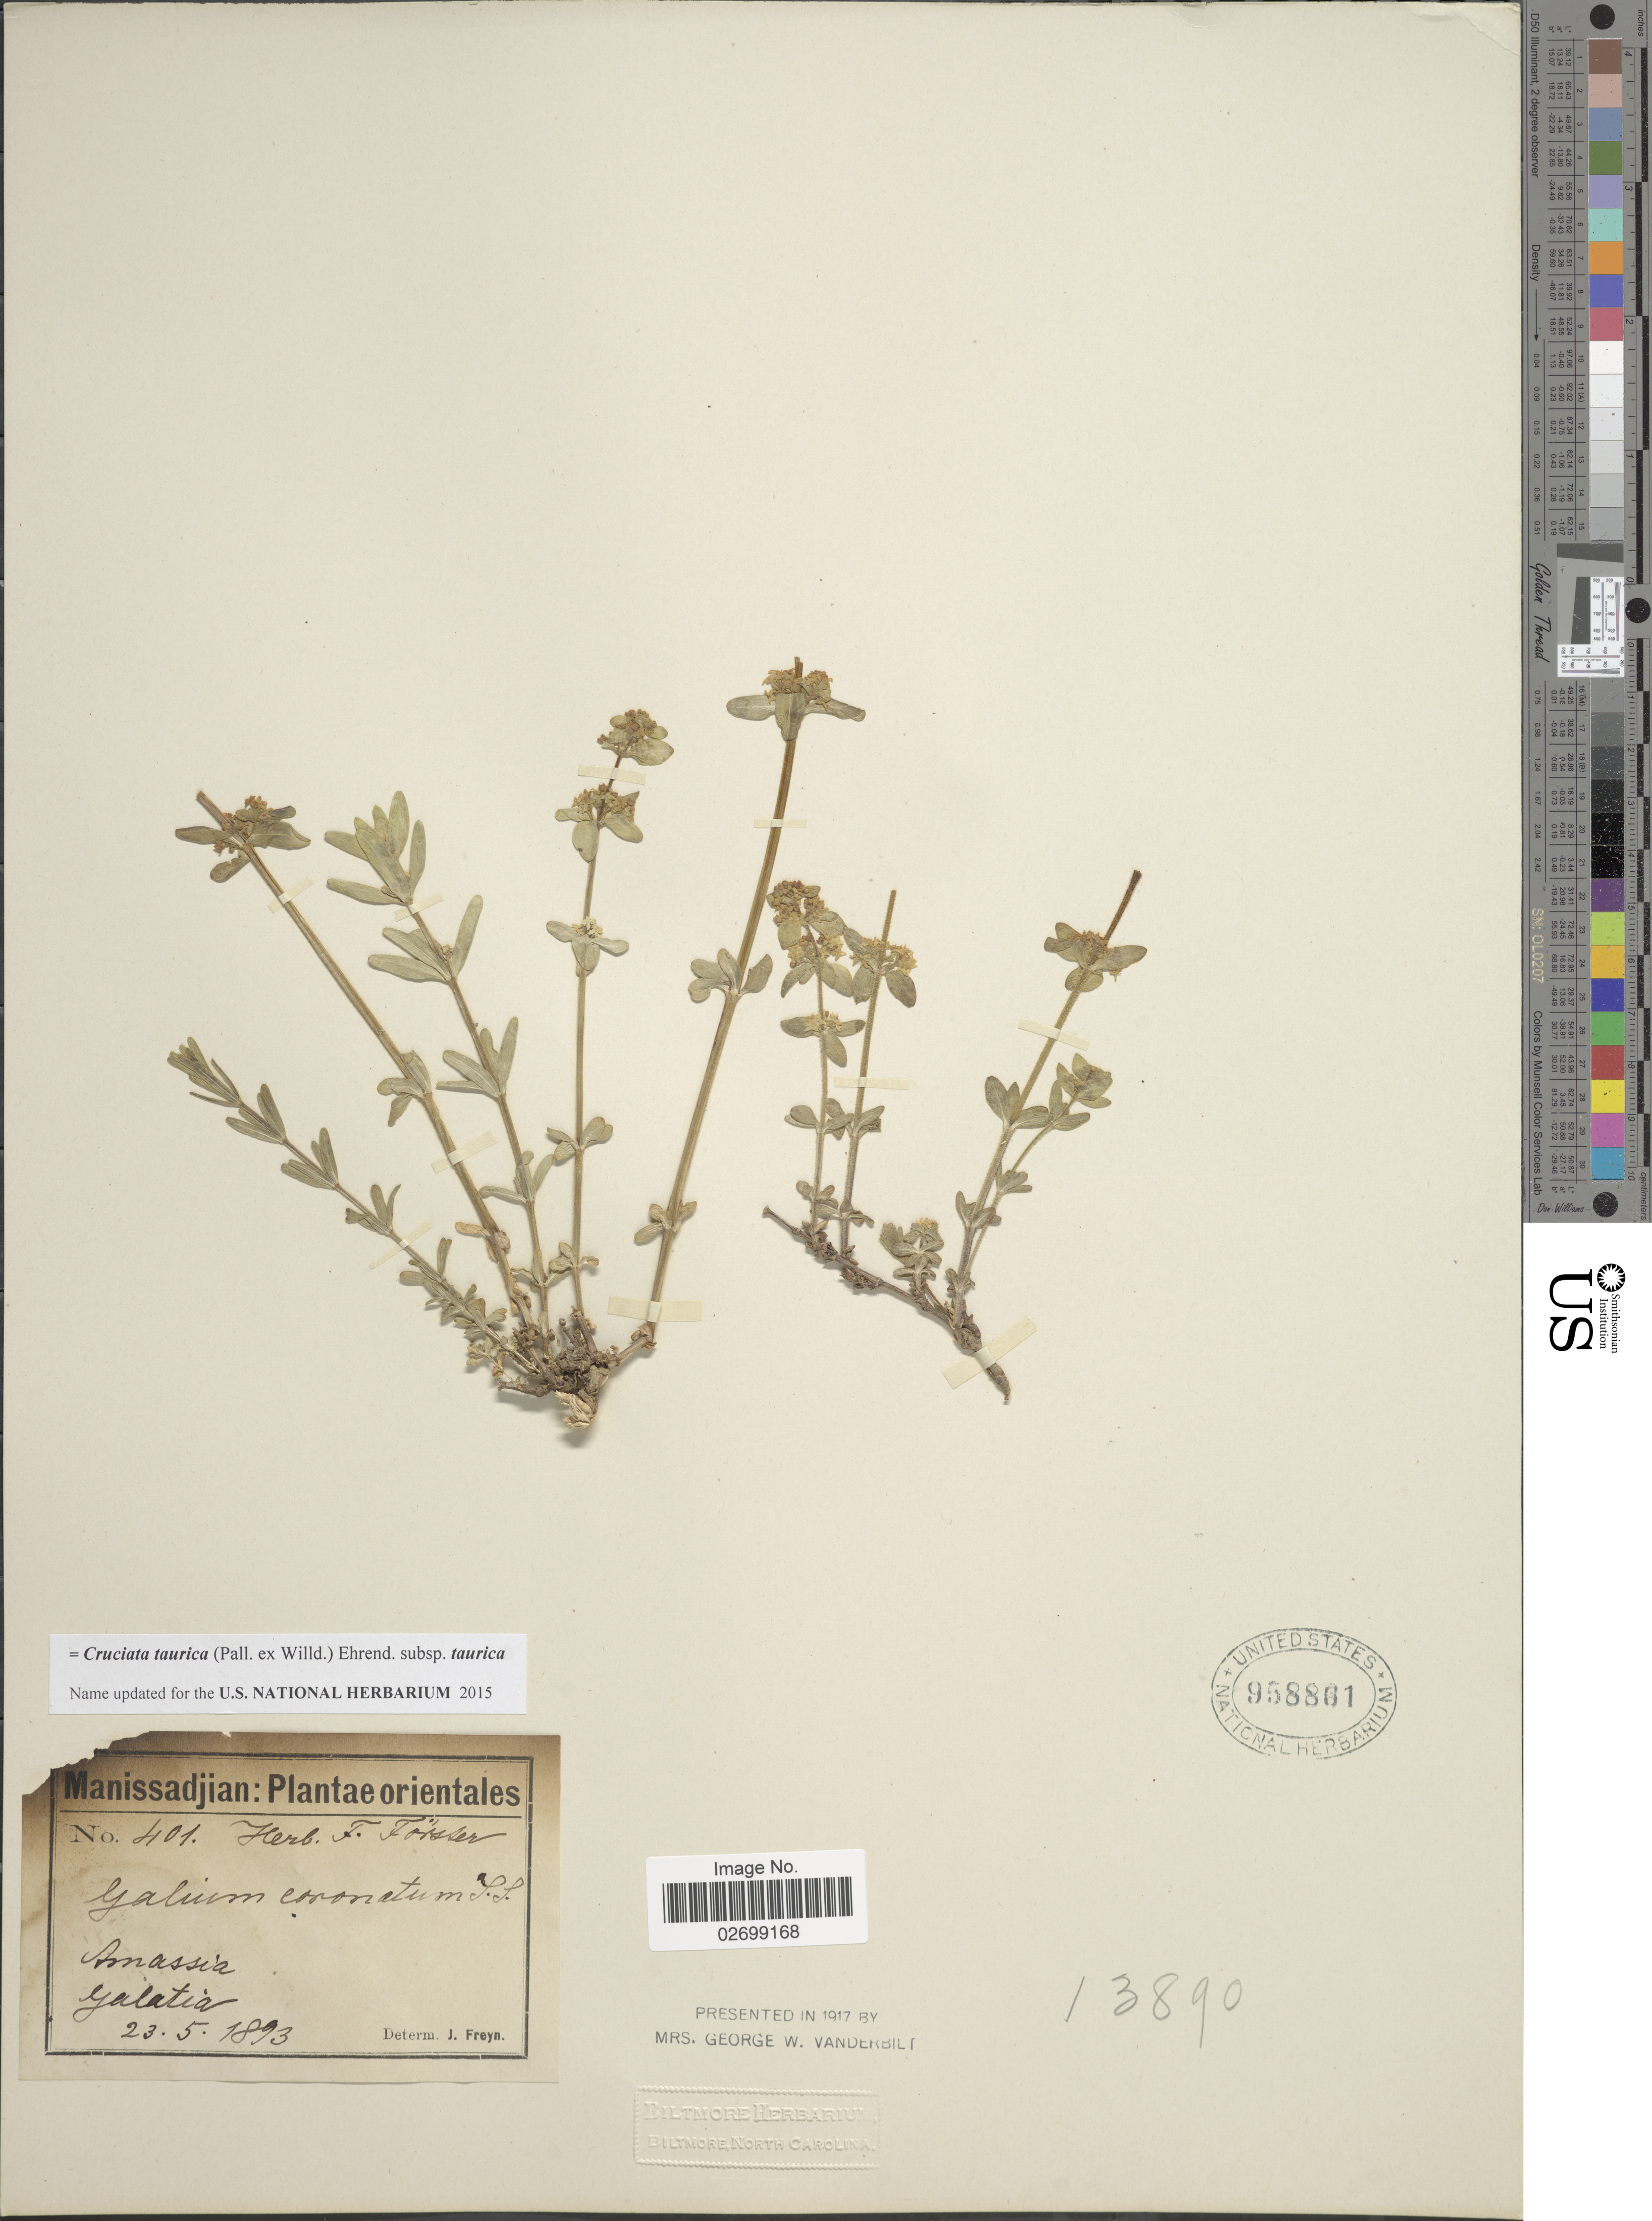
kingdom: Plantae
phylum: Tracheophyta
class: Magnoliopsida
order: Gentianales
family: Rubiaceae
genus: Cruciata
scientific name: Cruciata taurica subsp. taurica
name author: (Pall. ex Willd.) Ehrend.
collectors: -. Manissadjian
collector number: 401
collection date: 1893-05-23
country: Turkey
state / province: Amasya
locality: Yalatia, Orientales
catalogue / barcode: US 958861